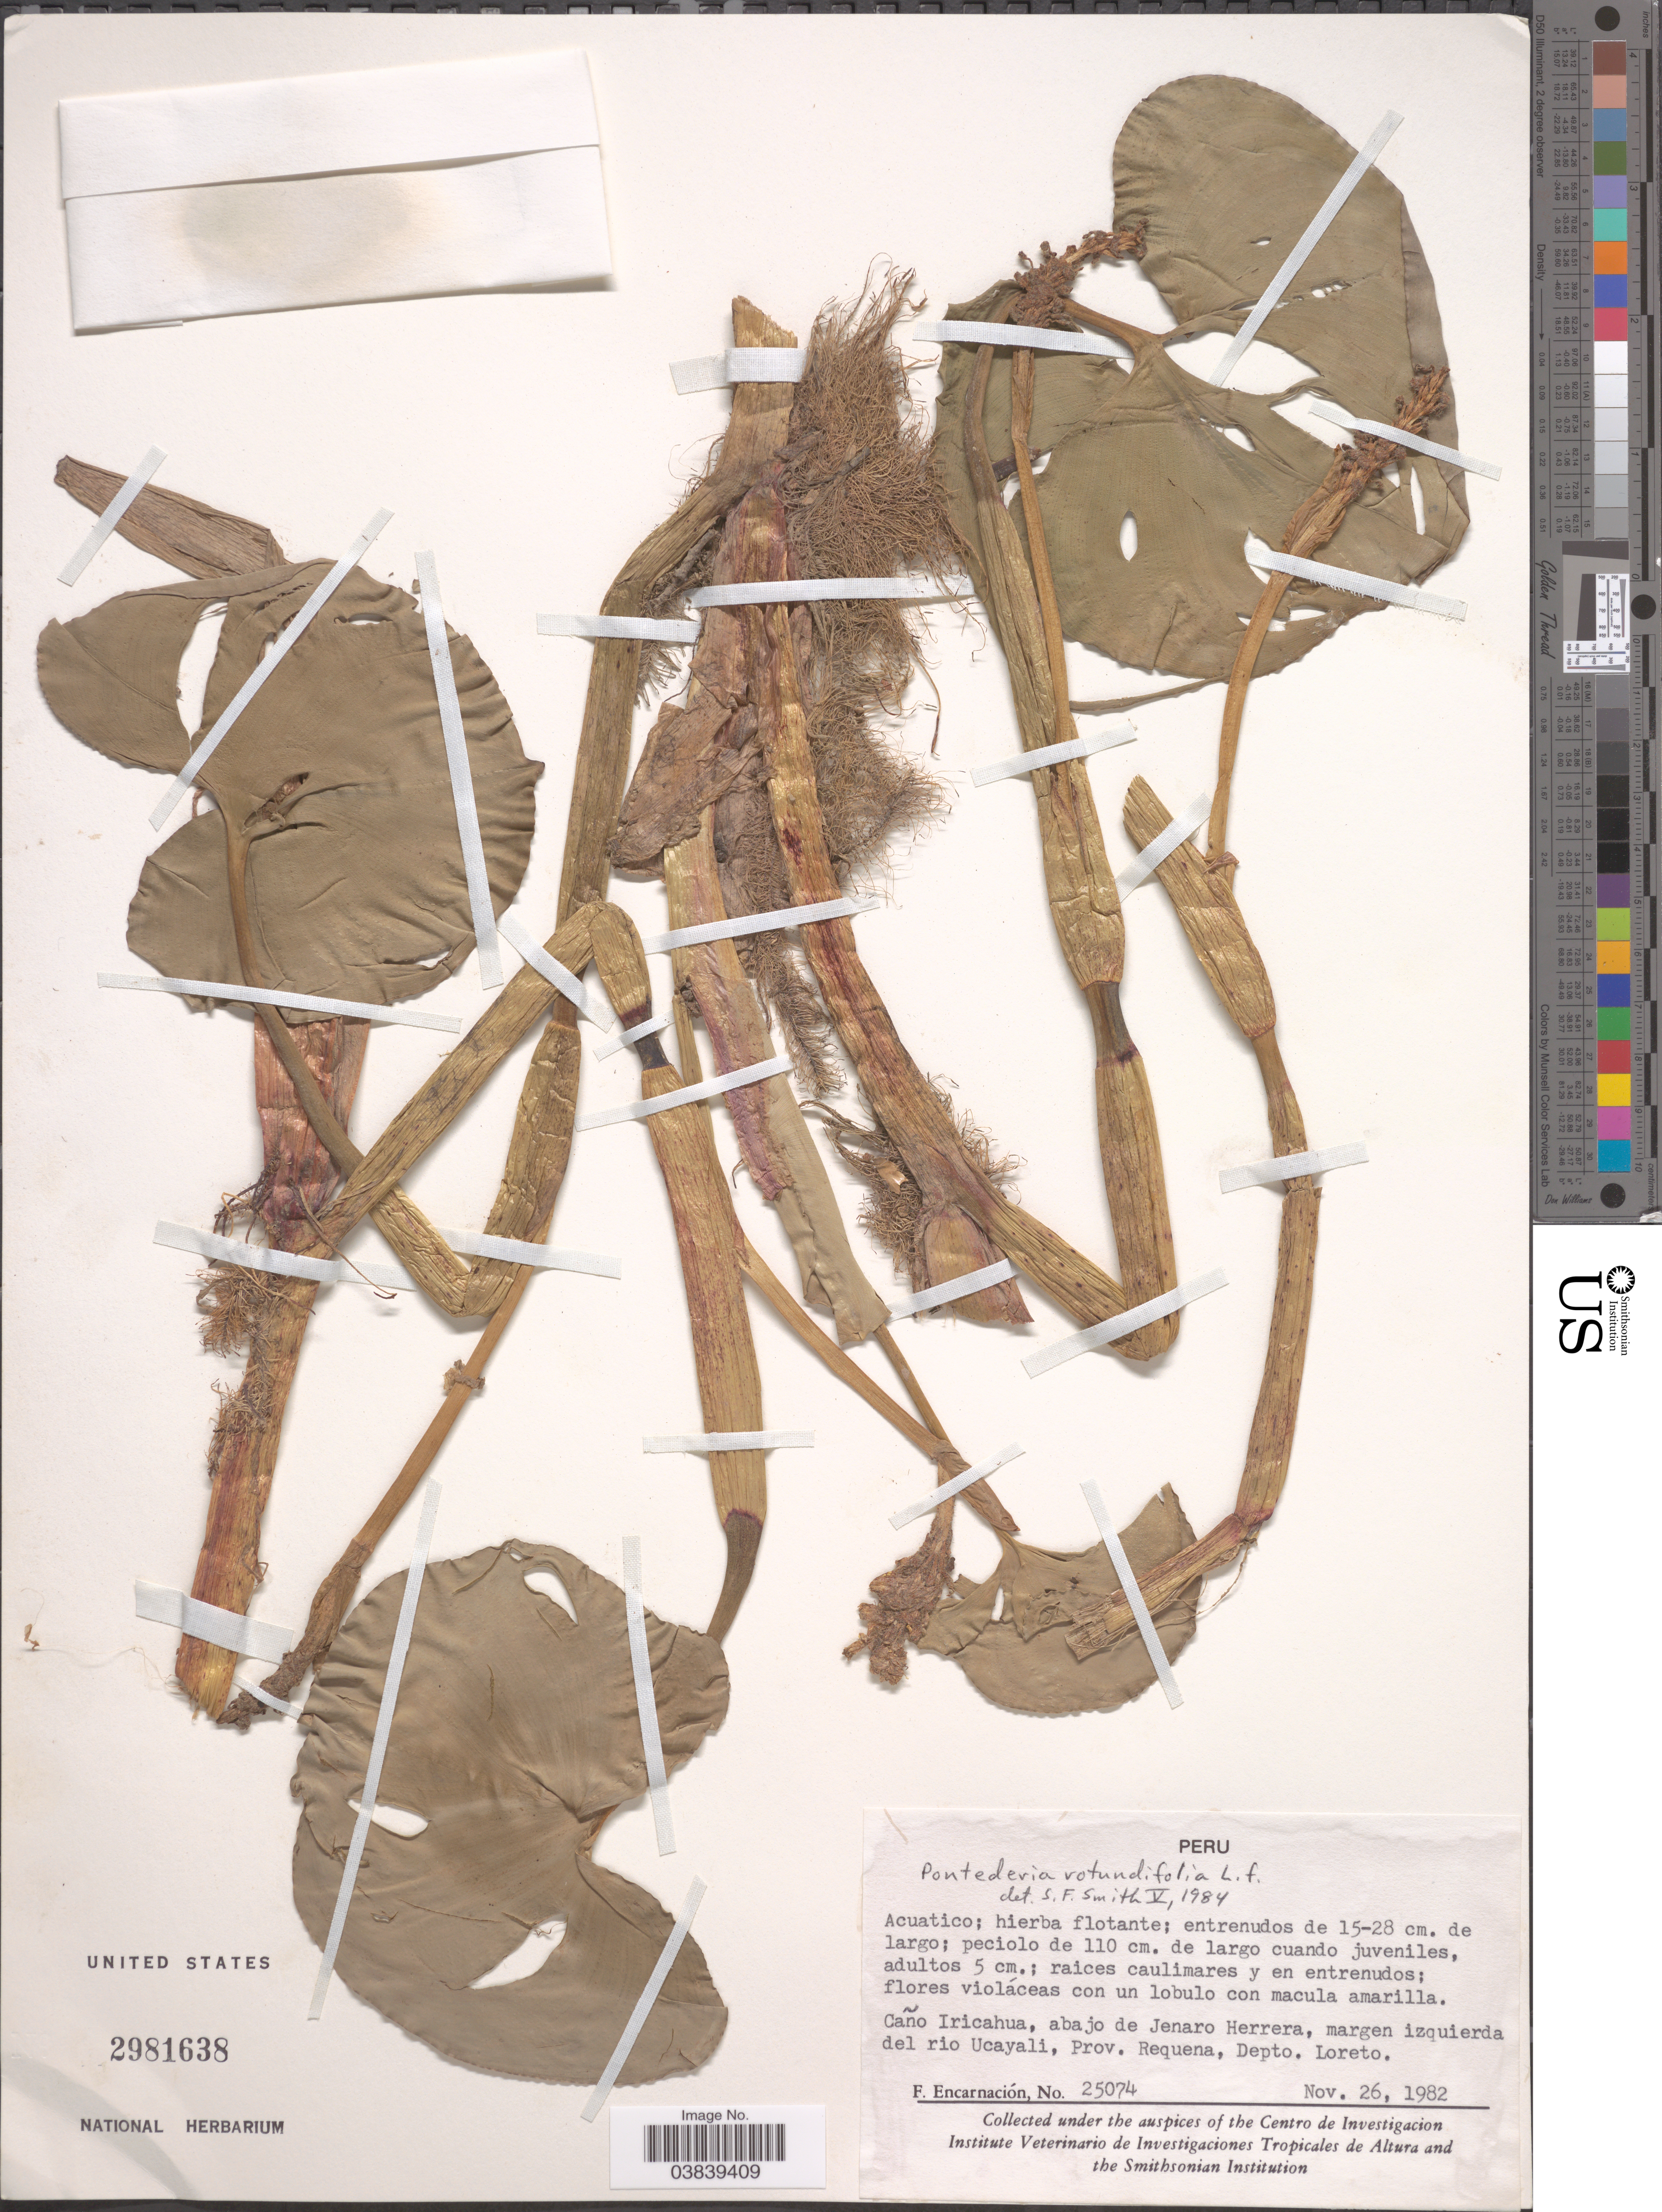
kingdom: Plantae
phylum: Tracheophyta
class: Liliopsida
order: Commelinales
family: Pontederiaceae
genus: Pontederia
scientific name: Pontederia rotundifolia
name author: L. f.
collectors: F. Encarnación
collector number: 25074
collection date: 1982-11-26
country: Peru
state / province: Loreto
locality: Caño Iricahua, abajo de Jenaro Herrera, margen izquierda del rio Ucayali, Prov. Requena, Depto. Loreto.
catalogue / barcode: US 2981638